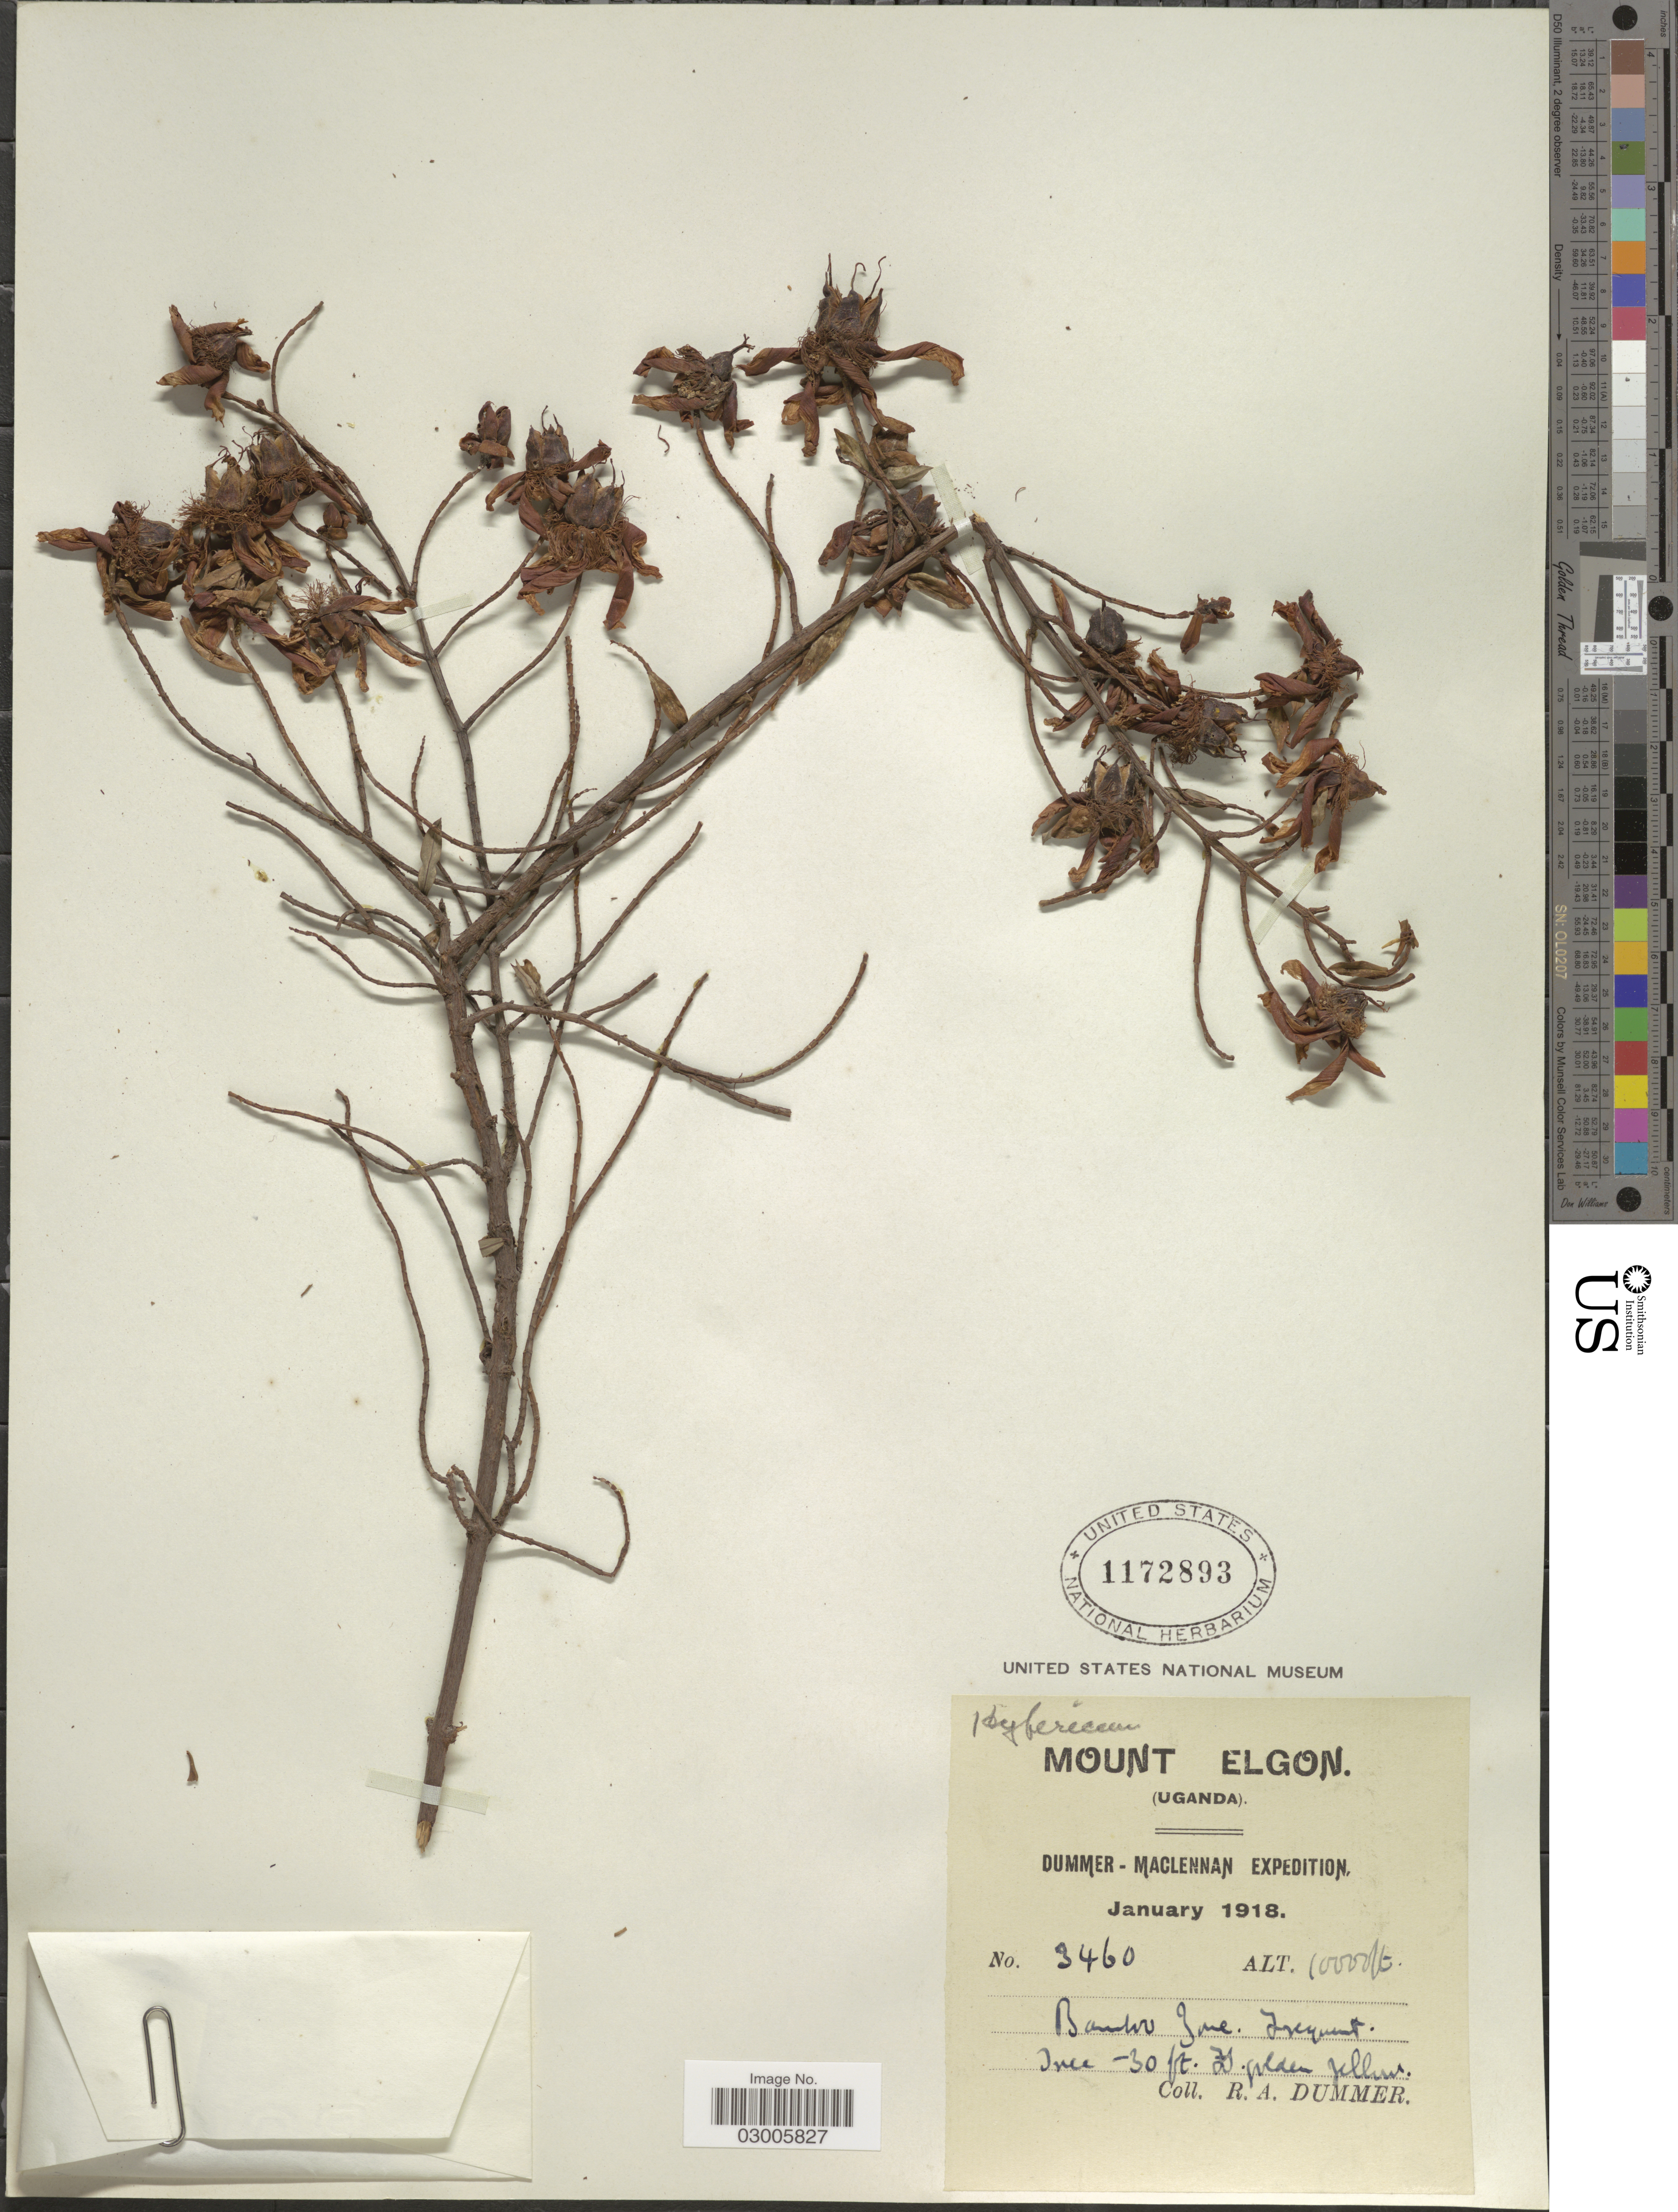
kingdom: Plantae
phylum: Tracheophyta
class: Magnoliopsida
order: Malpighiales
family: Hypericaceae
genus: Hypericum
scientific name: Hypericum sp.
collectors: R. Dümmer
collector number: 3460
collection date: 1918-01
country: Uganda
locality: Mount Elgon. Bamboo Zone. Frequent.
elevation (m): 3048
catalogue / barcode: US 1172893